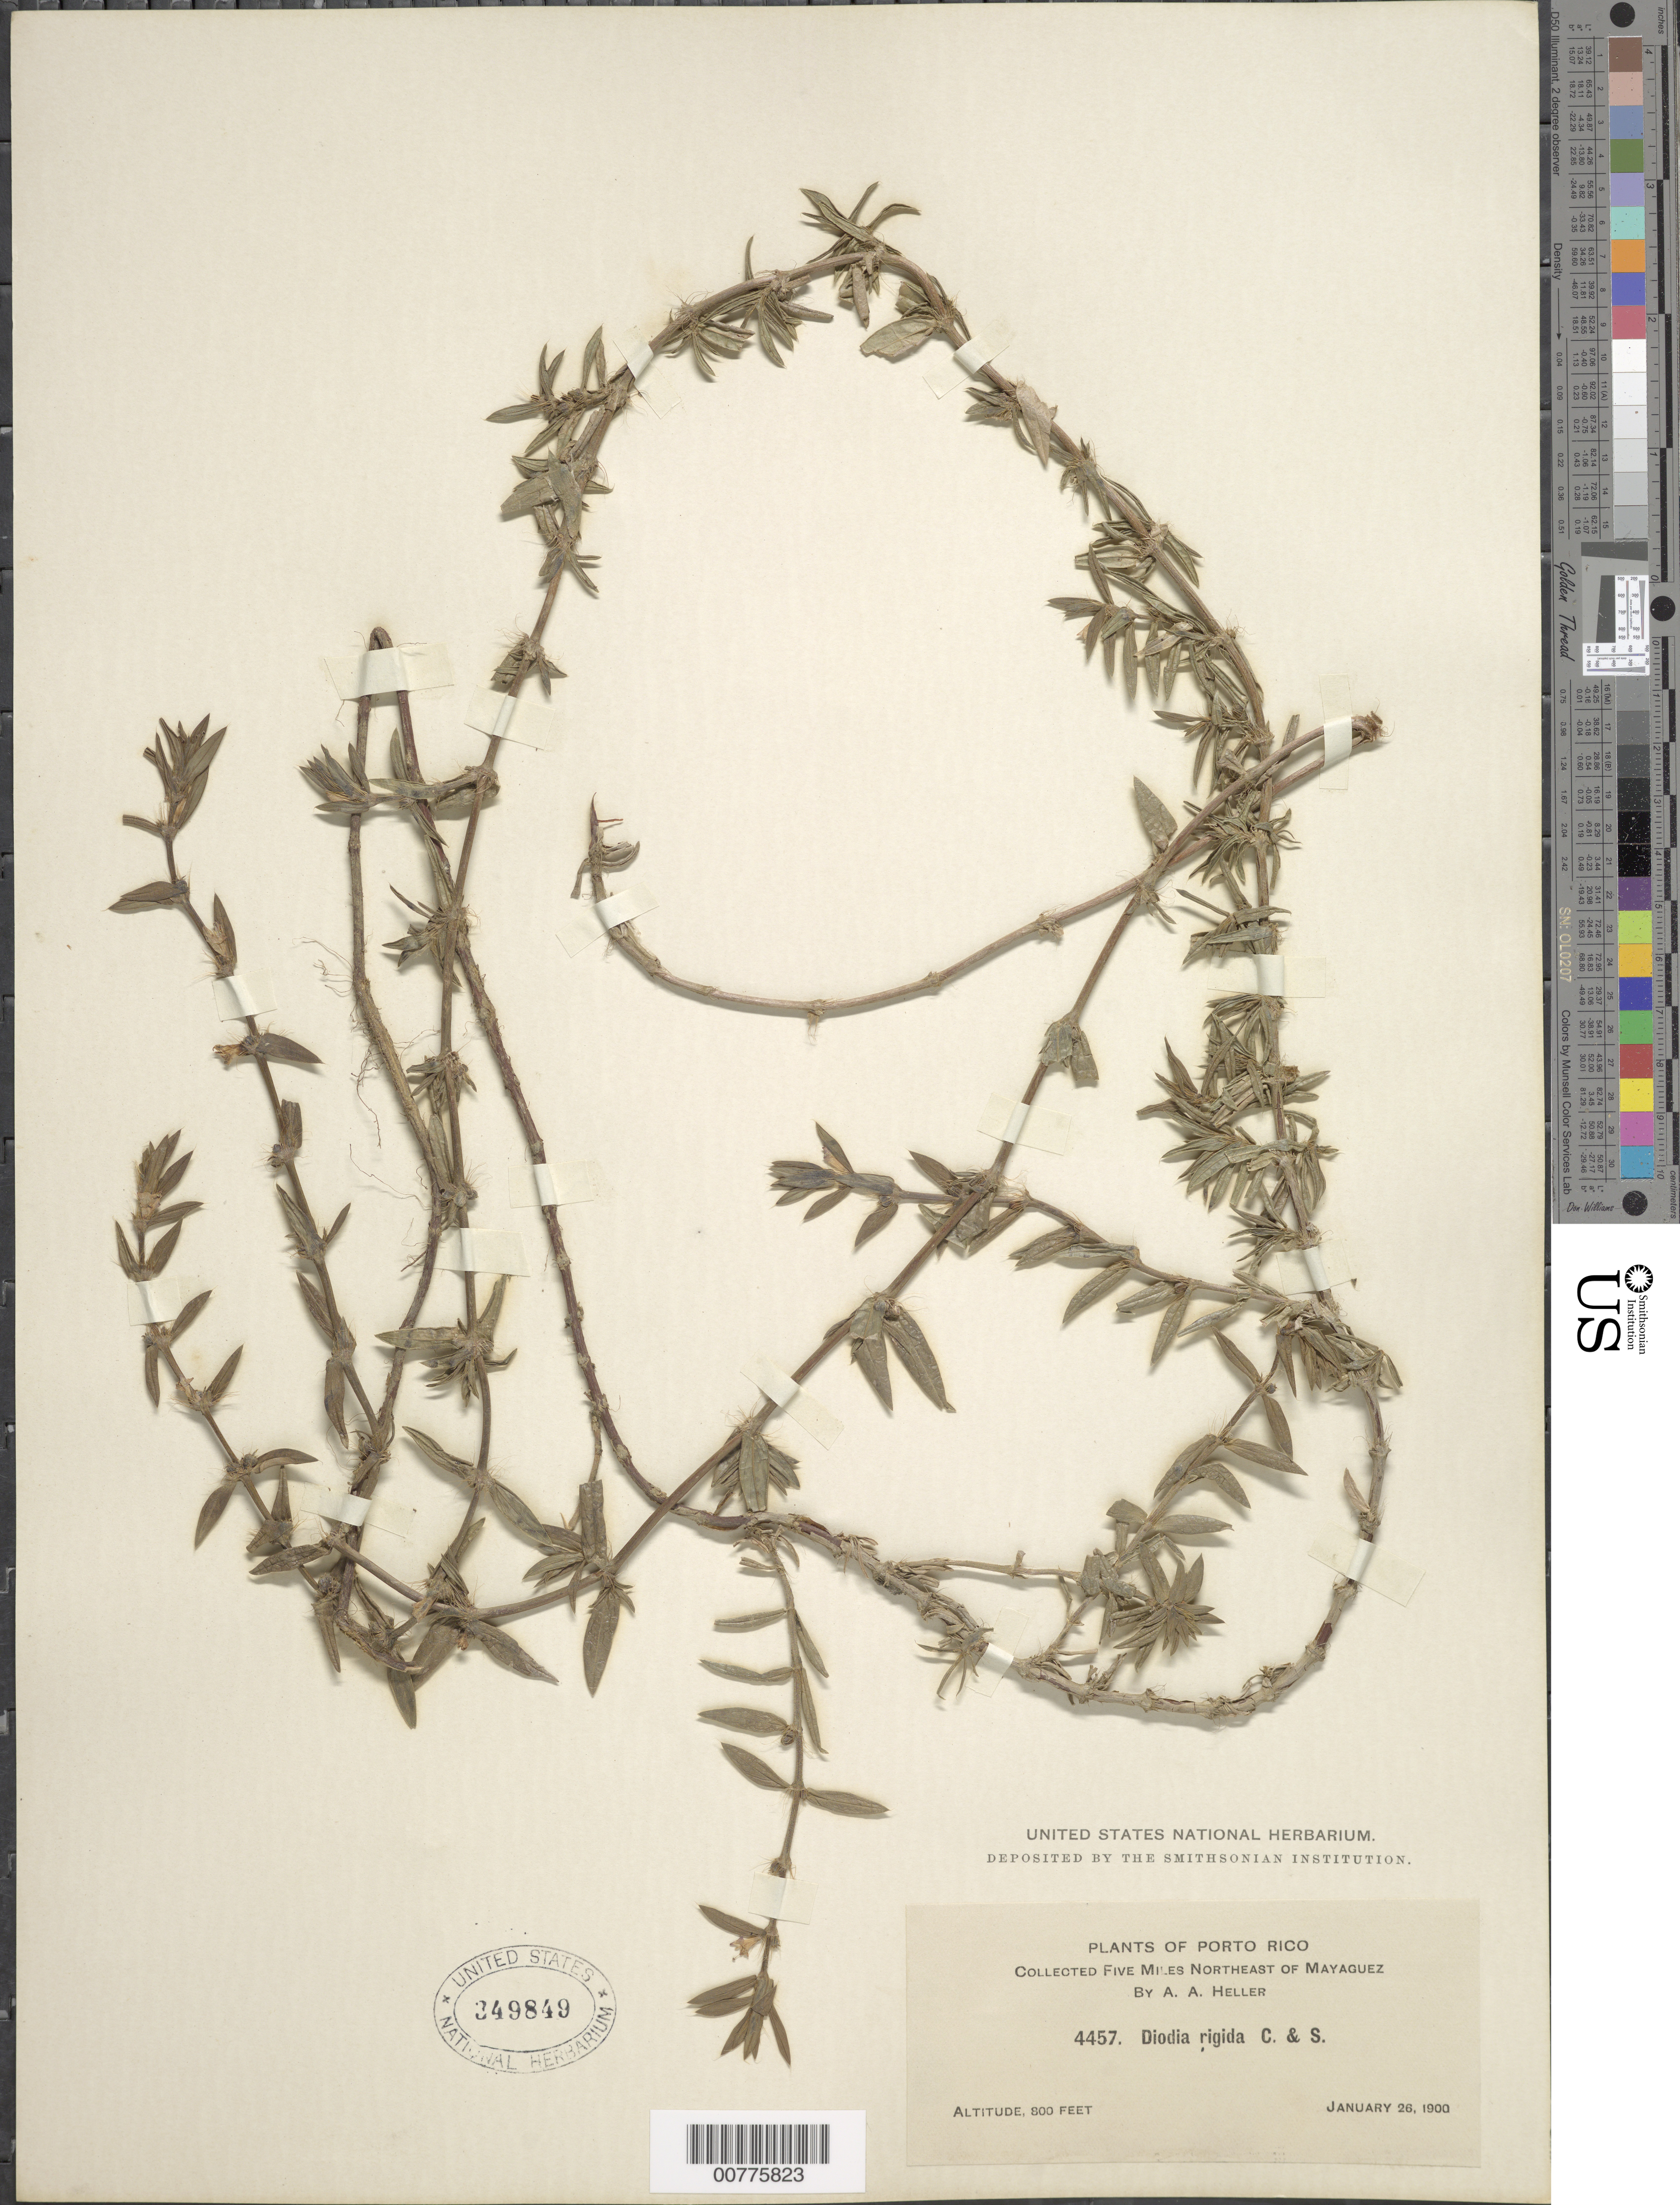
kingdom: Plantae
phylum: Tracheophyta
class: Magnoliopsida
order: Gentianales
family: Rubiaceae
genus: Diodella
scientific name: Diodella apiculata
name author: (Willd. ex Roem. & Schult.) Bacigalupo & E.L. Cabral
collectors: A. A. Heller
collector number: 4457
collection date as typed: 26 Jan 1900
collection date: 1900-01-26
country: Puerto Rico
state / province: Mayagüez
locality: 5 miles northeast of Mayagüez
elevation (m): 244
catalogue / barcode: US 349849